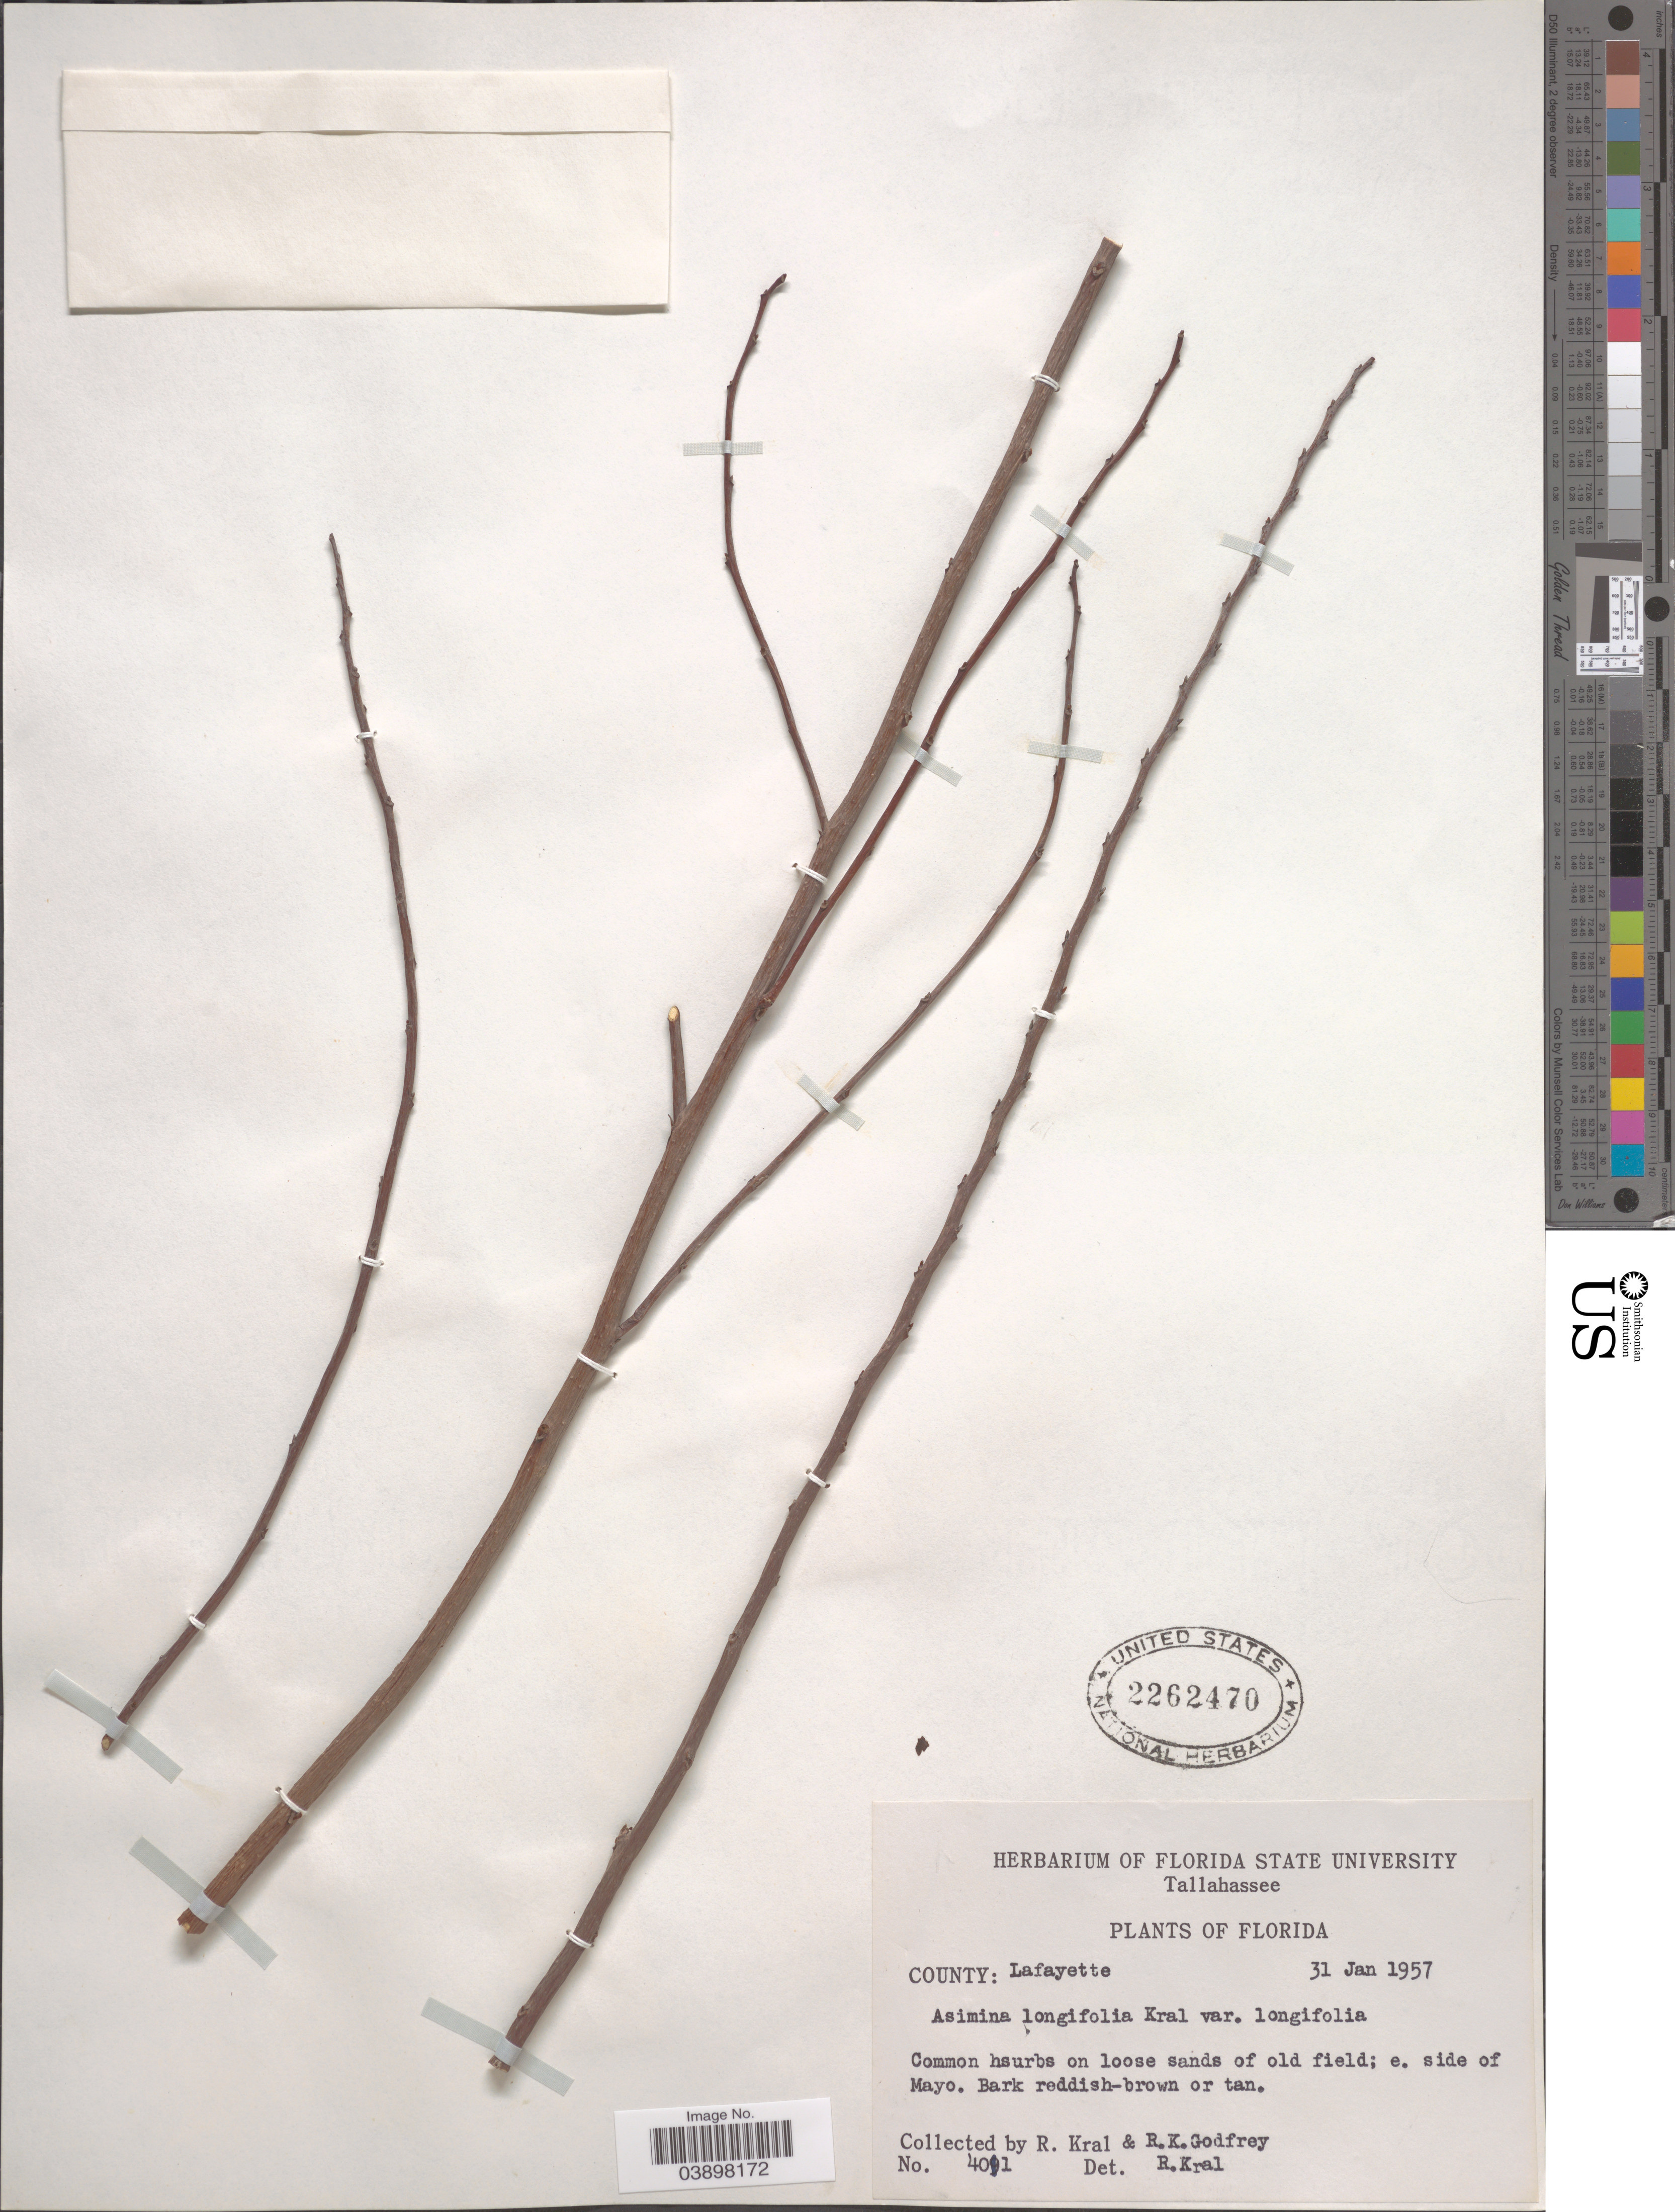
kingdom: Plantae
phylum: Tracheophyta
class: Magnoliopsida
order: Magnoliales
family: Annonaceae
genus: Asimina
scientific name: Asimina longifolia var. longifolia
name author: Kral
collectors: R. Kral & R. K. Godfrey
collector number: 4011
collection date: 1957-01-31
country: United States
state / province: Florida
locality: County: Lafayette. E. side of Mayo.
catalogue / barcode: US 2262470